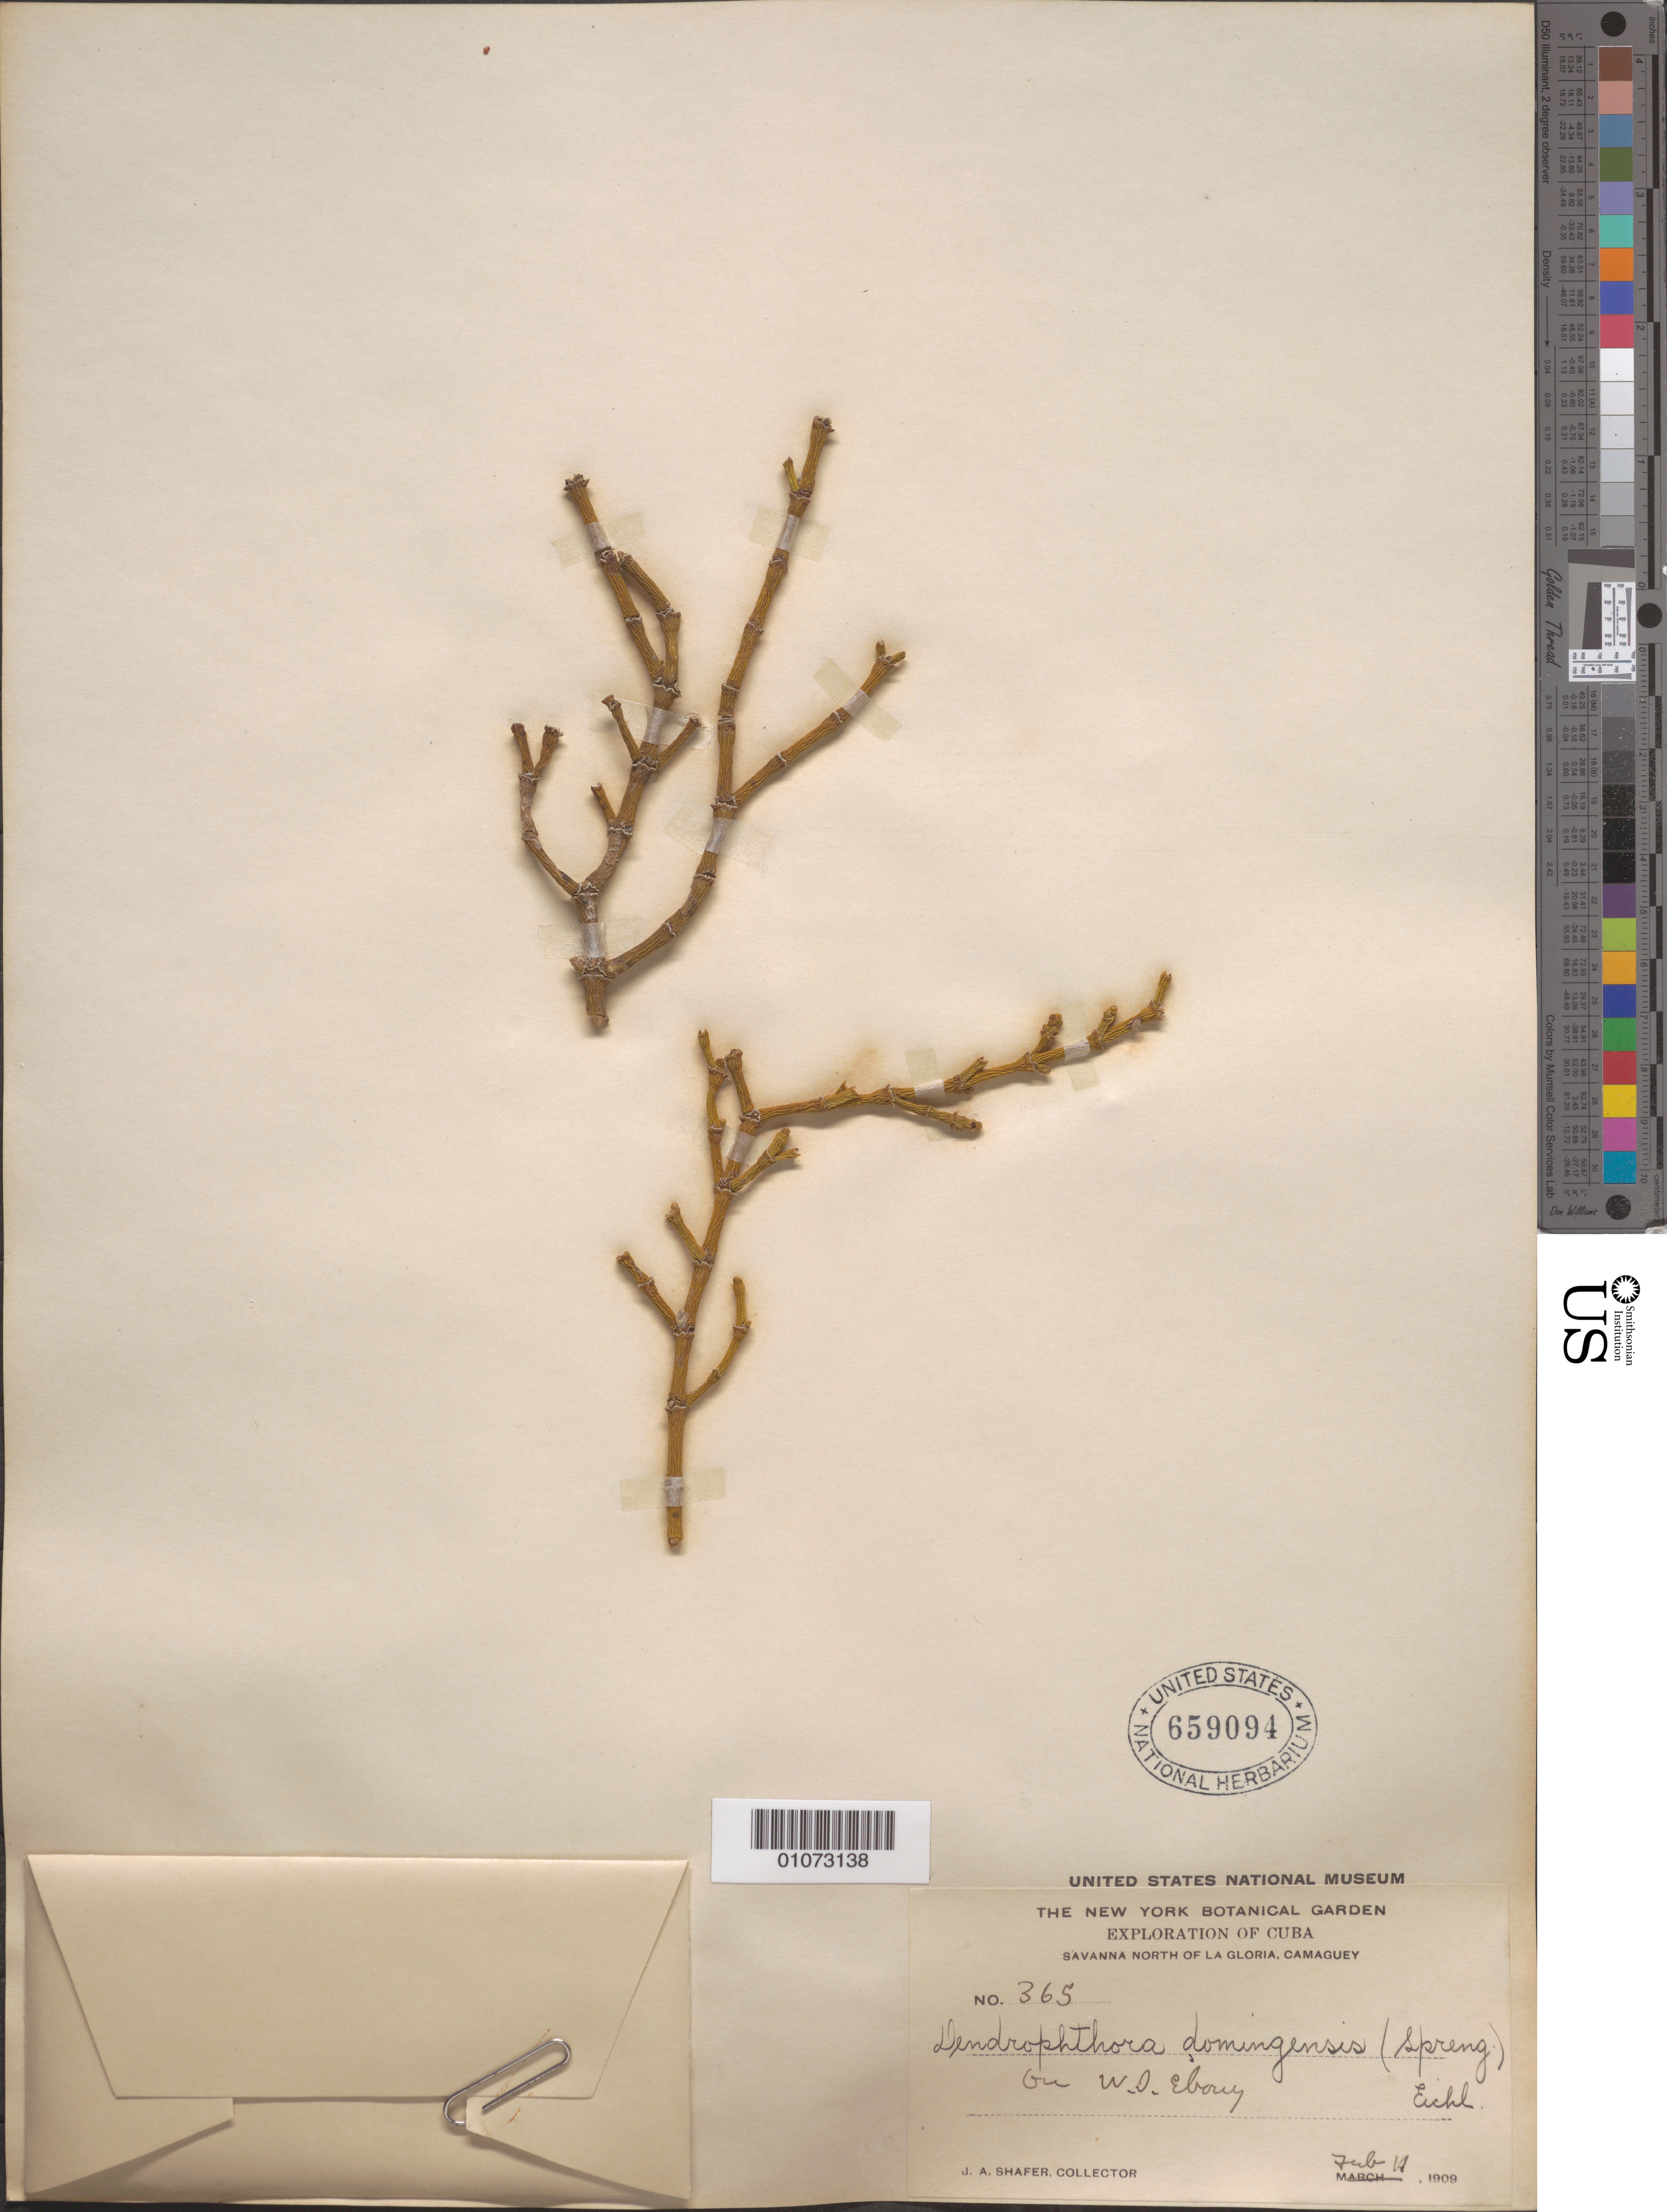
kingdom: Plantae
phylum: Tracheophyta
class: Magnoliopsida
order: Santalales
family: Viscaceae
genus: Dendrophthora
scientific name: Dendrophthora domingensis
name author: (Spreng.) Eichler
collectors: J. A. Shafer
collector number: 365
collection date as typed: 11 Feb 1909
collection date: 1909-02-11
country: Cuba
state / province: Camagüey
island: Cuba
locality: Savanna north of La Gloria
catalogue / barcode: US 659094